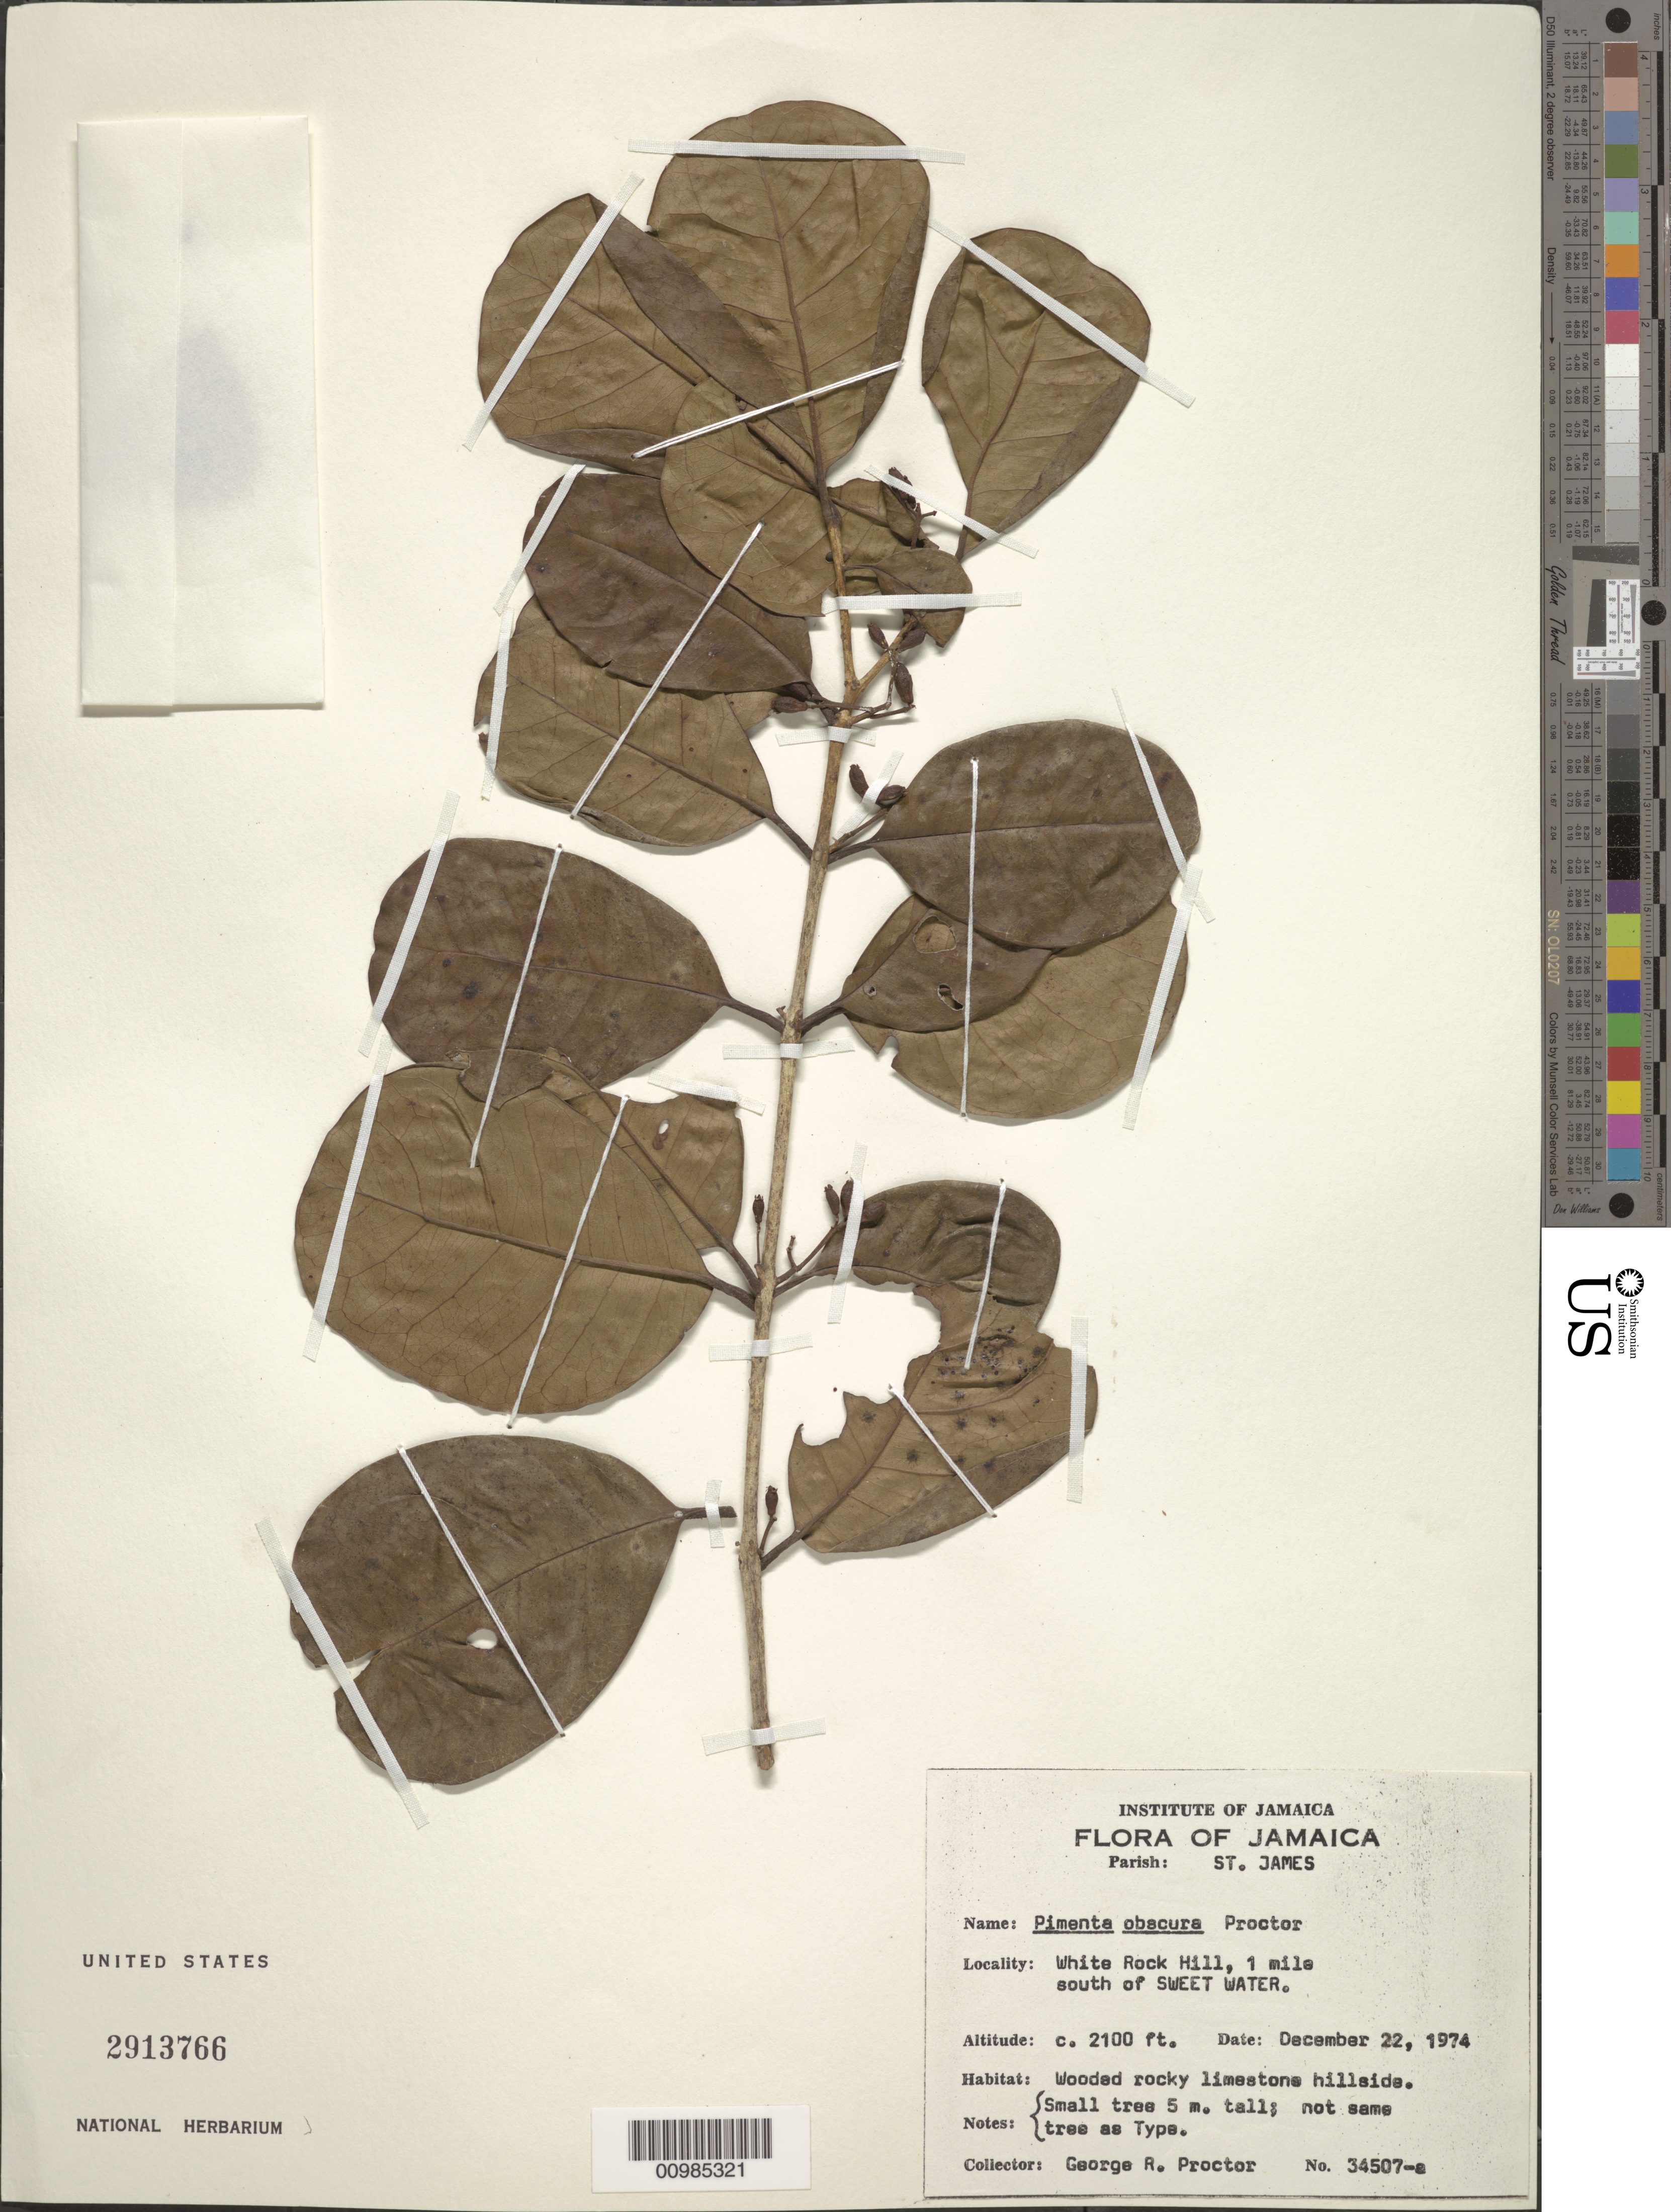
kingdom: Plantae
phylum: Tracheophyta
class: Magnoliopsida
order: Myrtales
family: Myrtaceae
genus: Pimenta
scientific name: Pimenta obscura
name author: Proctor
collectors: G. R. Proctor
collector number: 34507a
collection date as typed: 22 Dec 1974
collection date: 1974-12-22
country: Jamaica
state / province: Saint James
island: Jamaica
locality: White Rock Hill, 1 mile S of Sweet Water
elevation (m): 640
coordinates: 0 N, 0 E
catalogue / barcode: US 2913766